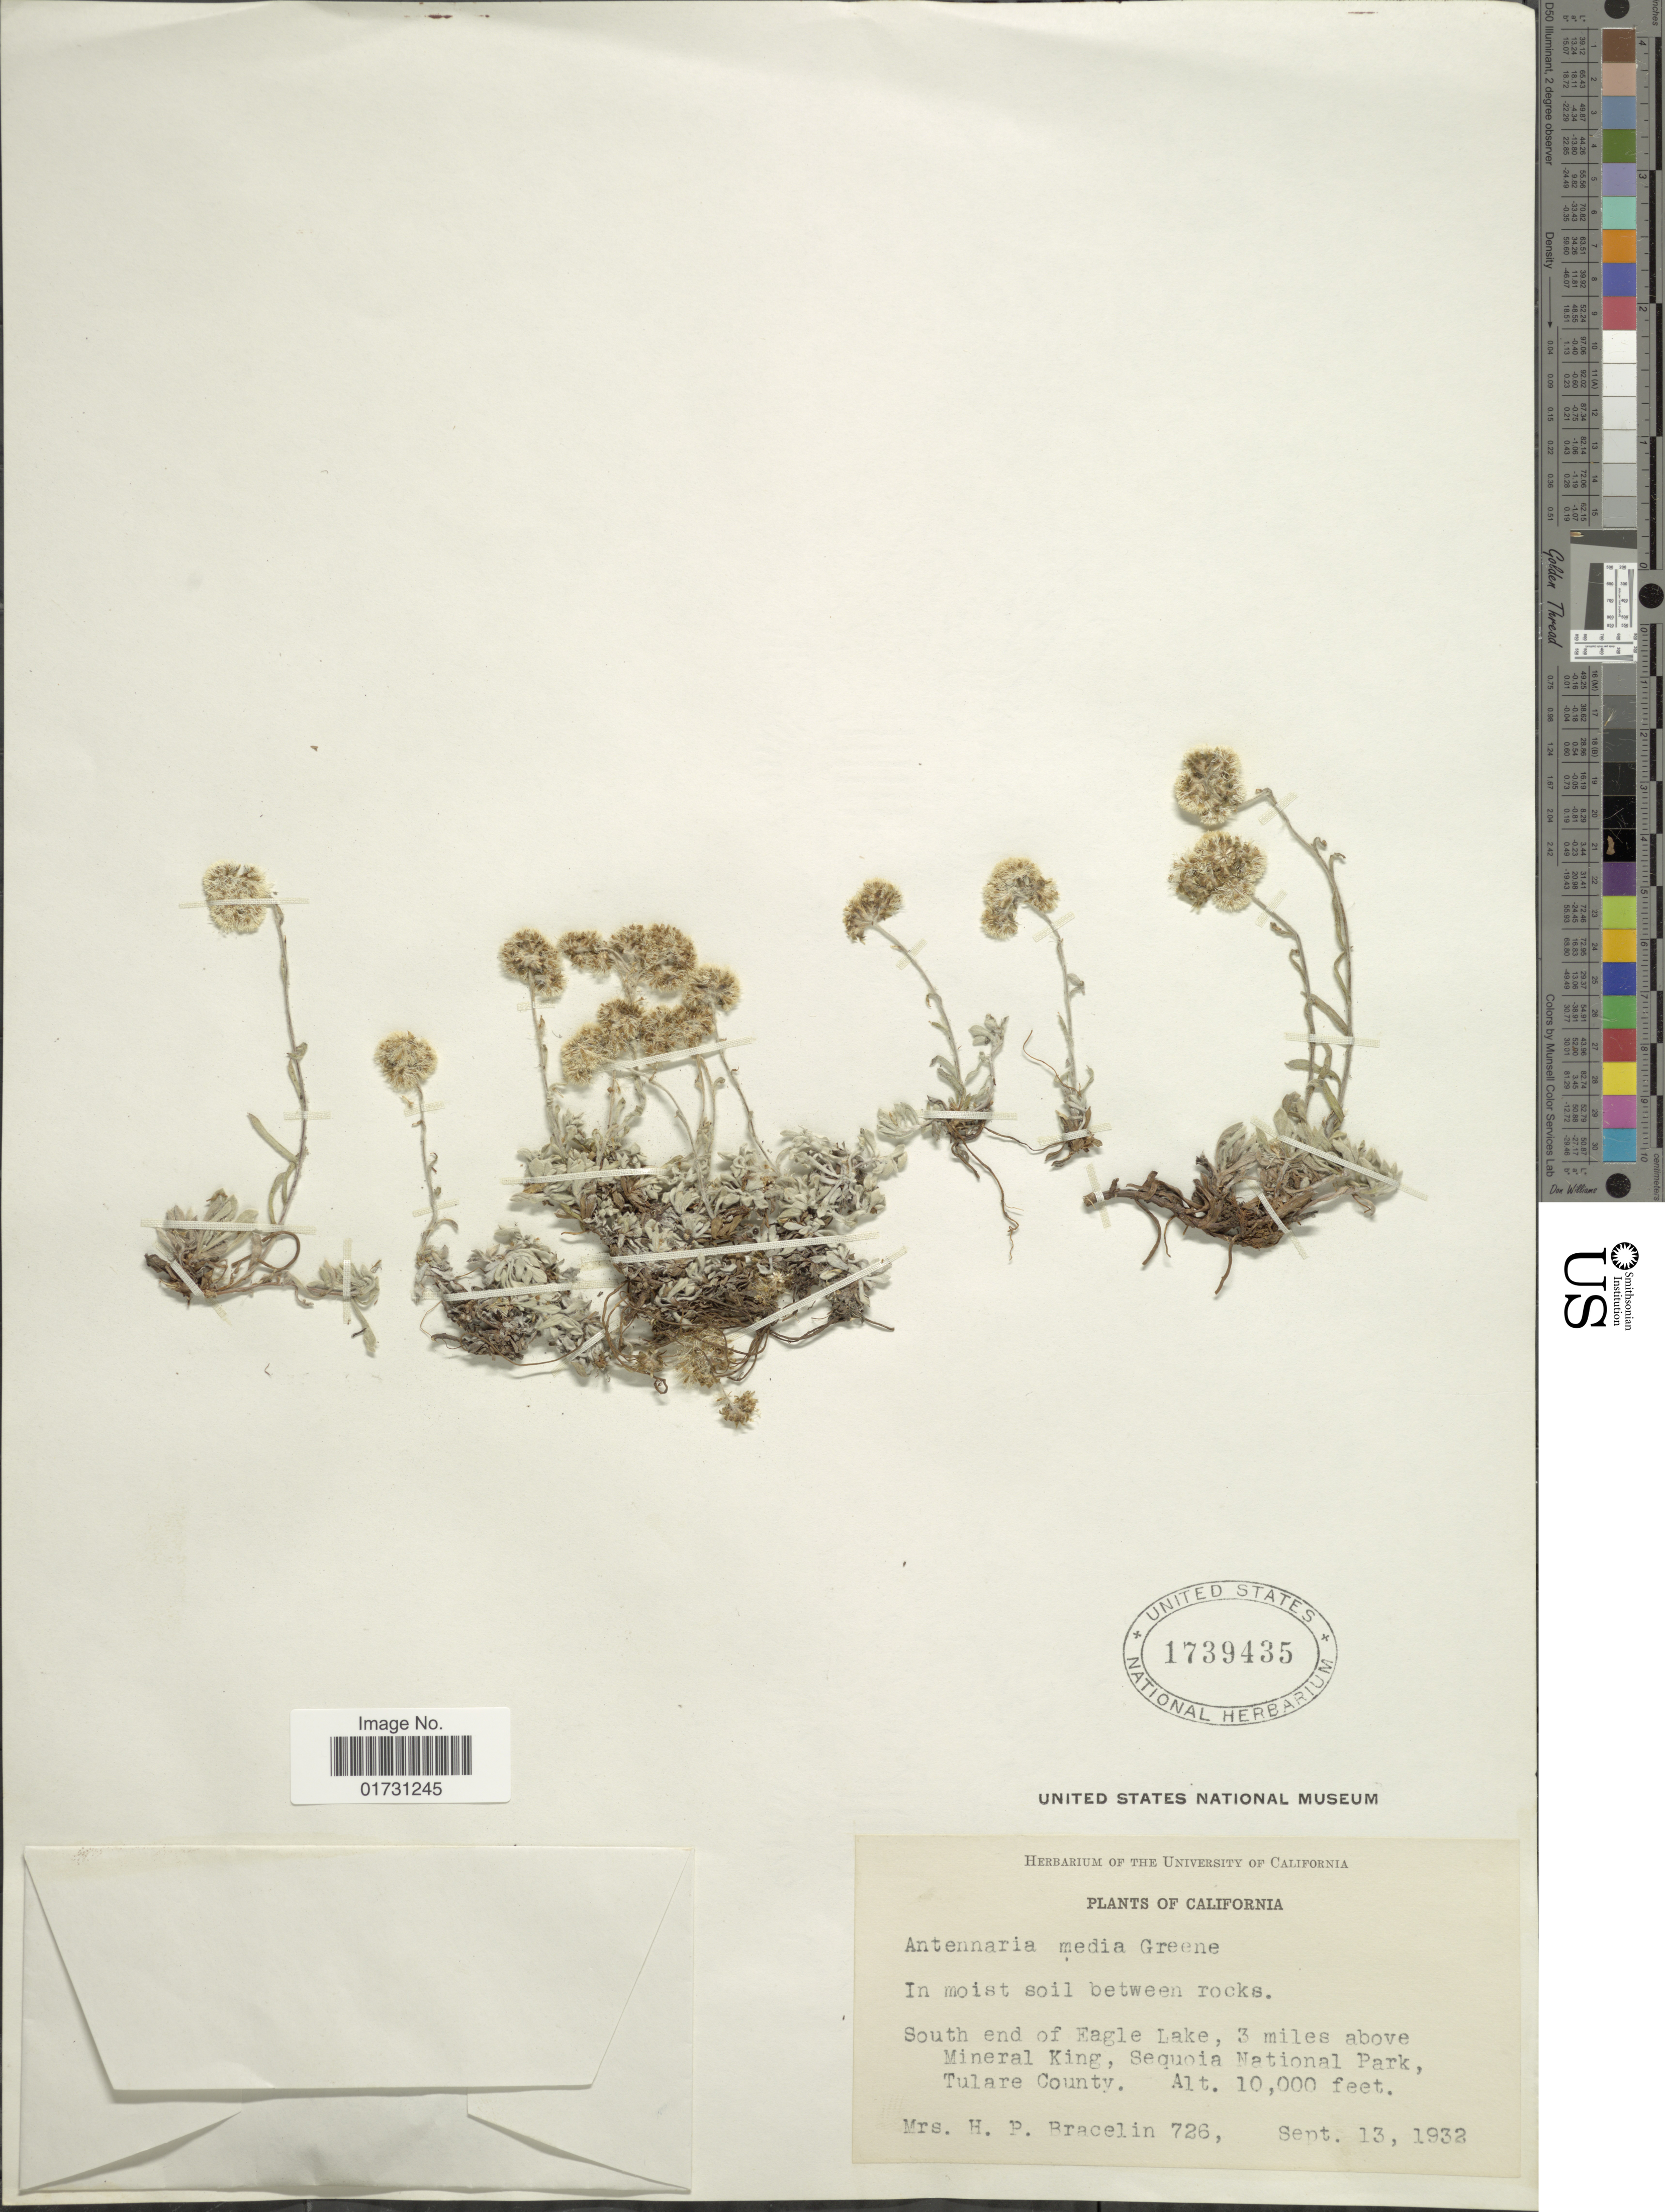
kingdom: Plantae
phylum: Tracheophyta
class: Magnoliopsida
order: Asterales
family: Asteraceae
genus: Antennaria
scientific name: Antennaria media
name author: Greene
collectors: H. Bracelin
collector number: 726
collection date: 1932-09-13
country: United States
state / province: California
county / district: Tulare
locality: South end of Eagle Lake, 3 miles above MIneral KIng, Sequoia National Park, Tulare County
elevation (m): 3048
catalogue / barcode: US 1739435